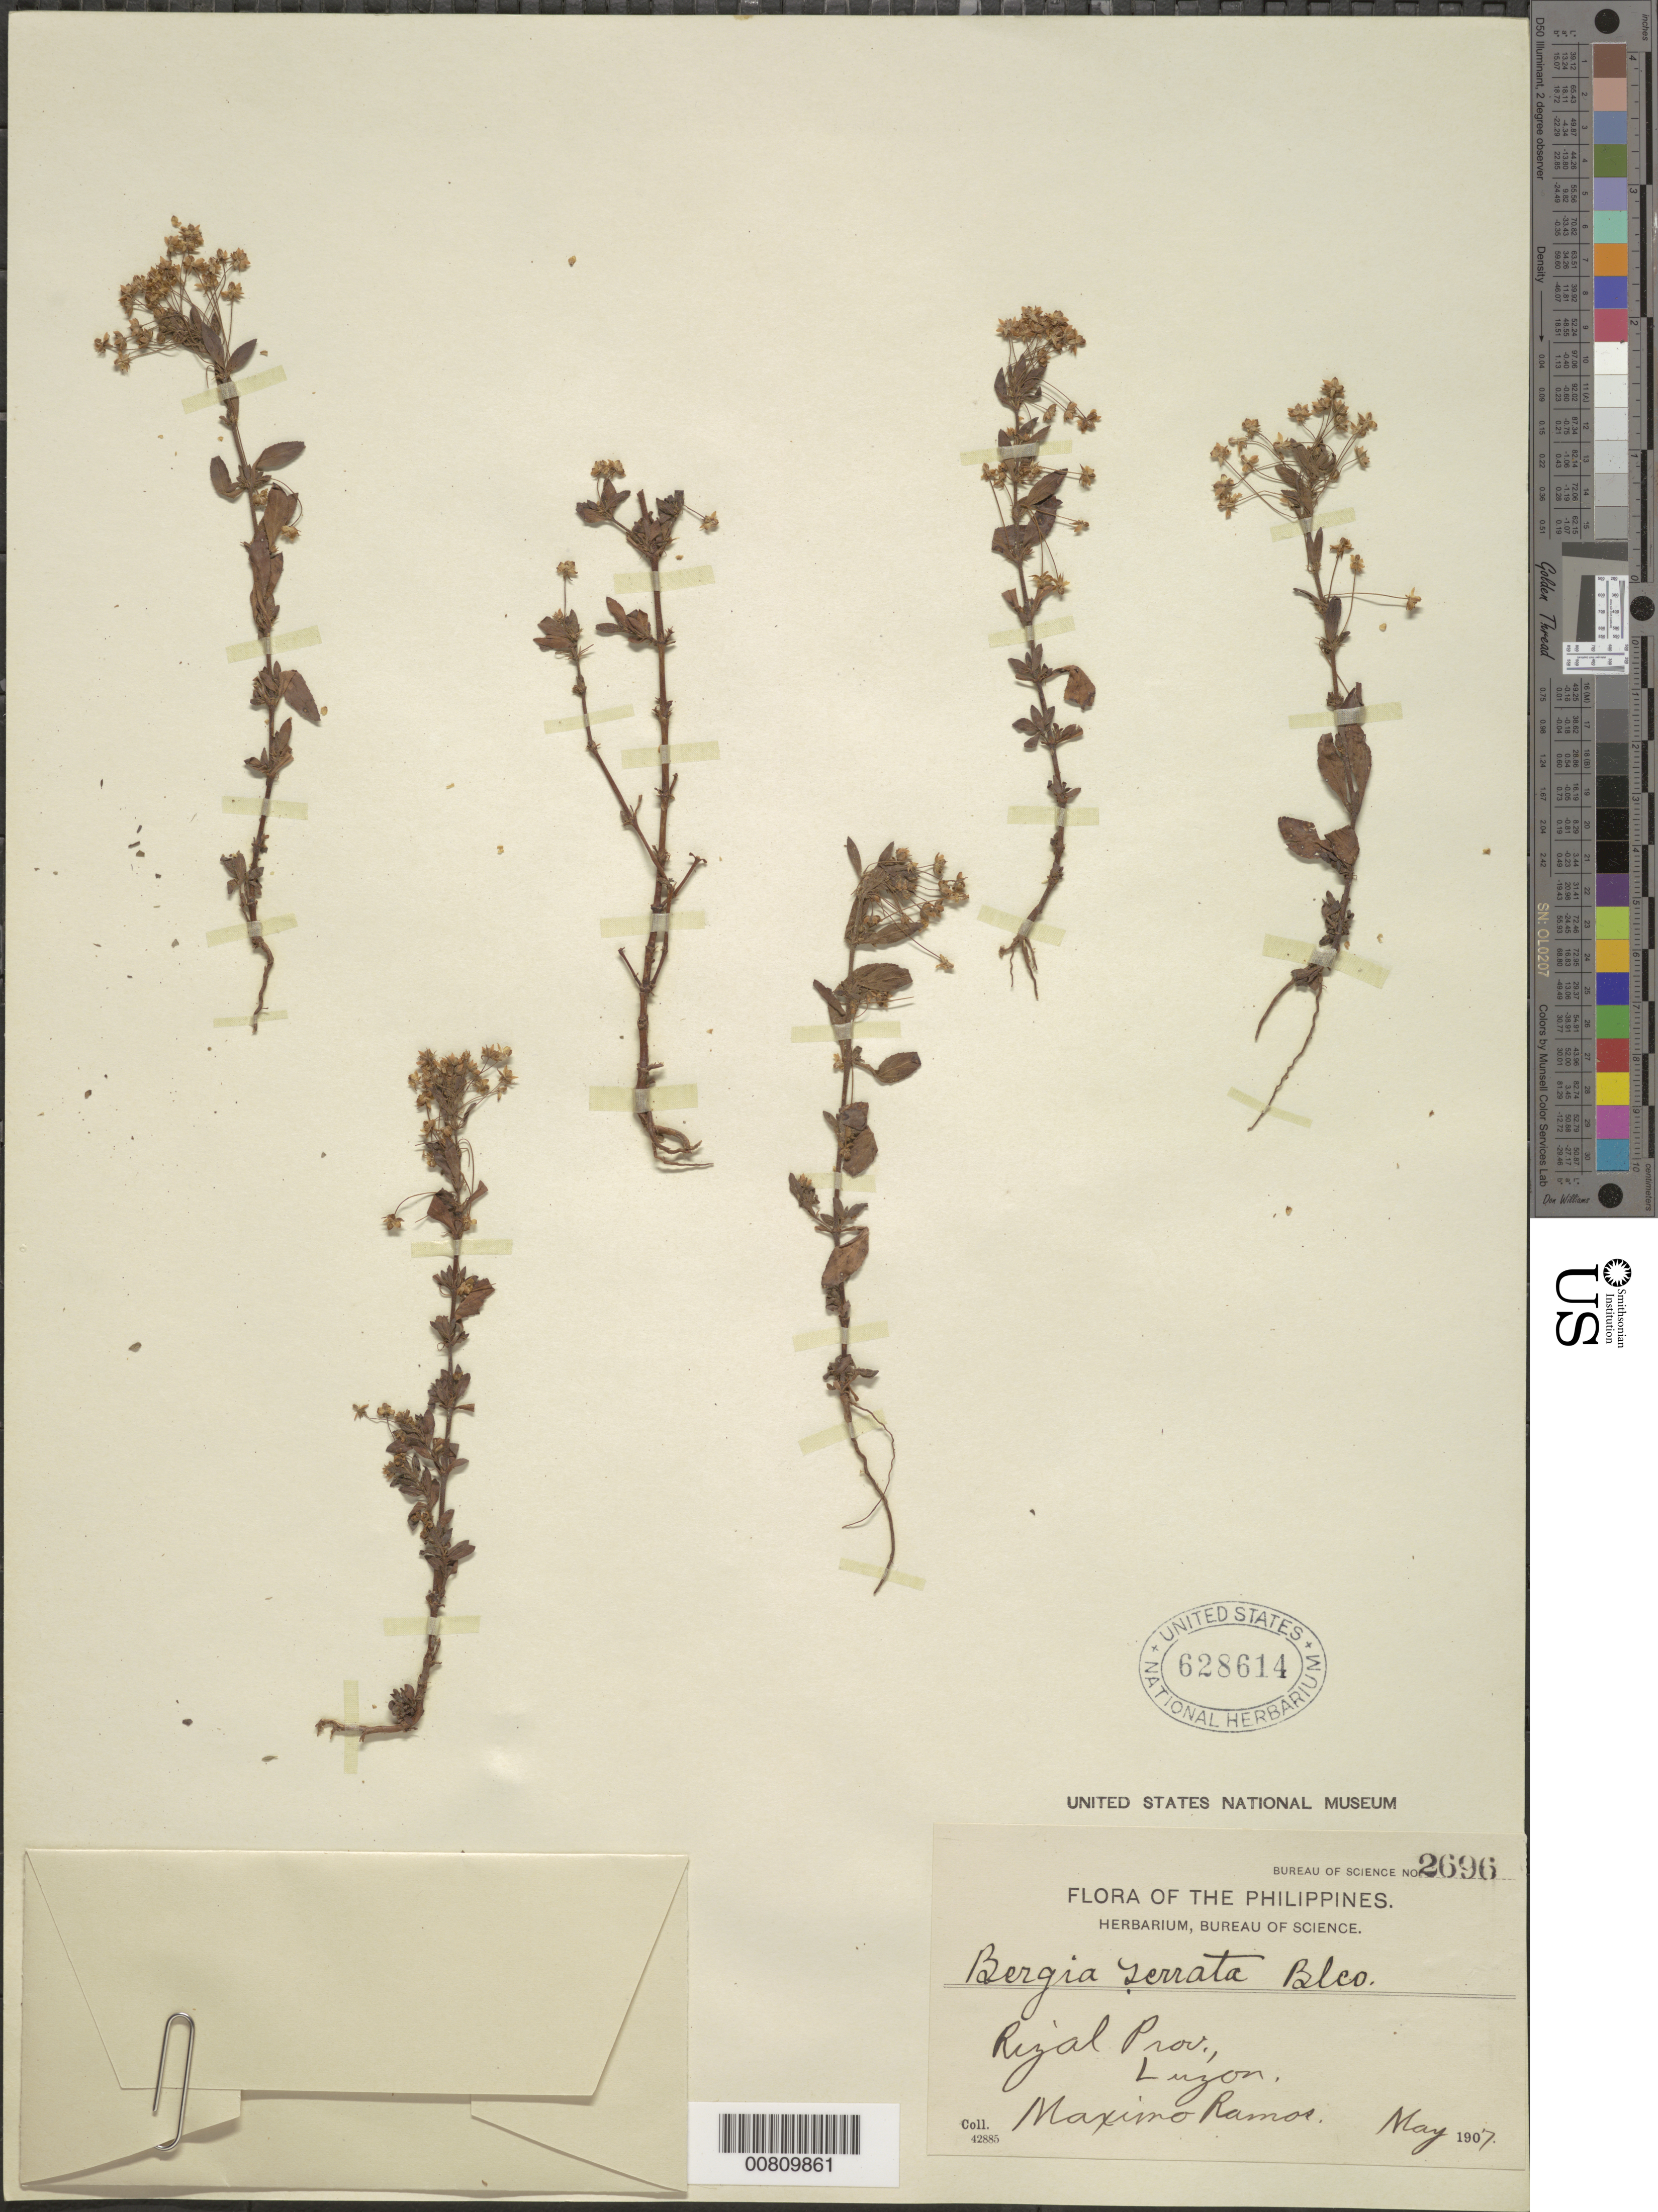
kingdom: Plantae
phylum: Tracheophyta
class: Magnoliopsida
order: Malpighiales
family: Elatinaceae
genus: Bergia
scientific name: Bergia ammannioides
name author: Roxb.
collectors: M. Ramos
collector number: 2696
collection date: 1907-05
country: Philippines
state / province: Calabarzon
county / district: Rizal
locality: Luzon.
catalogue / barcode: US 628614